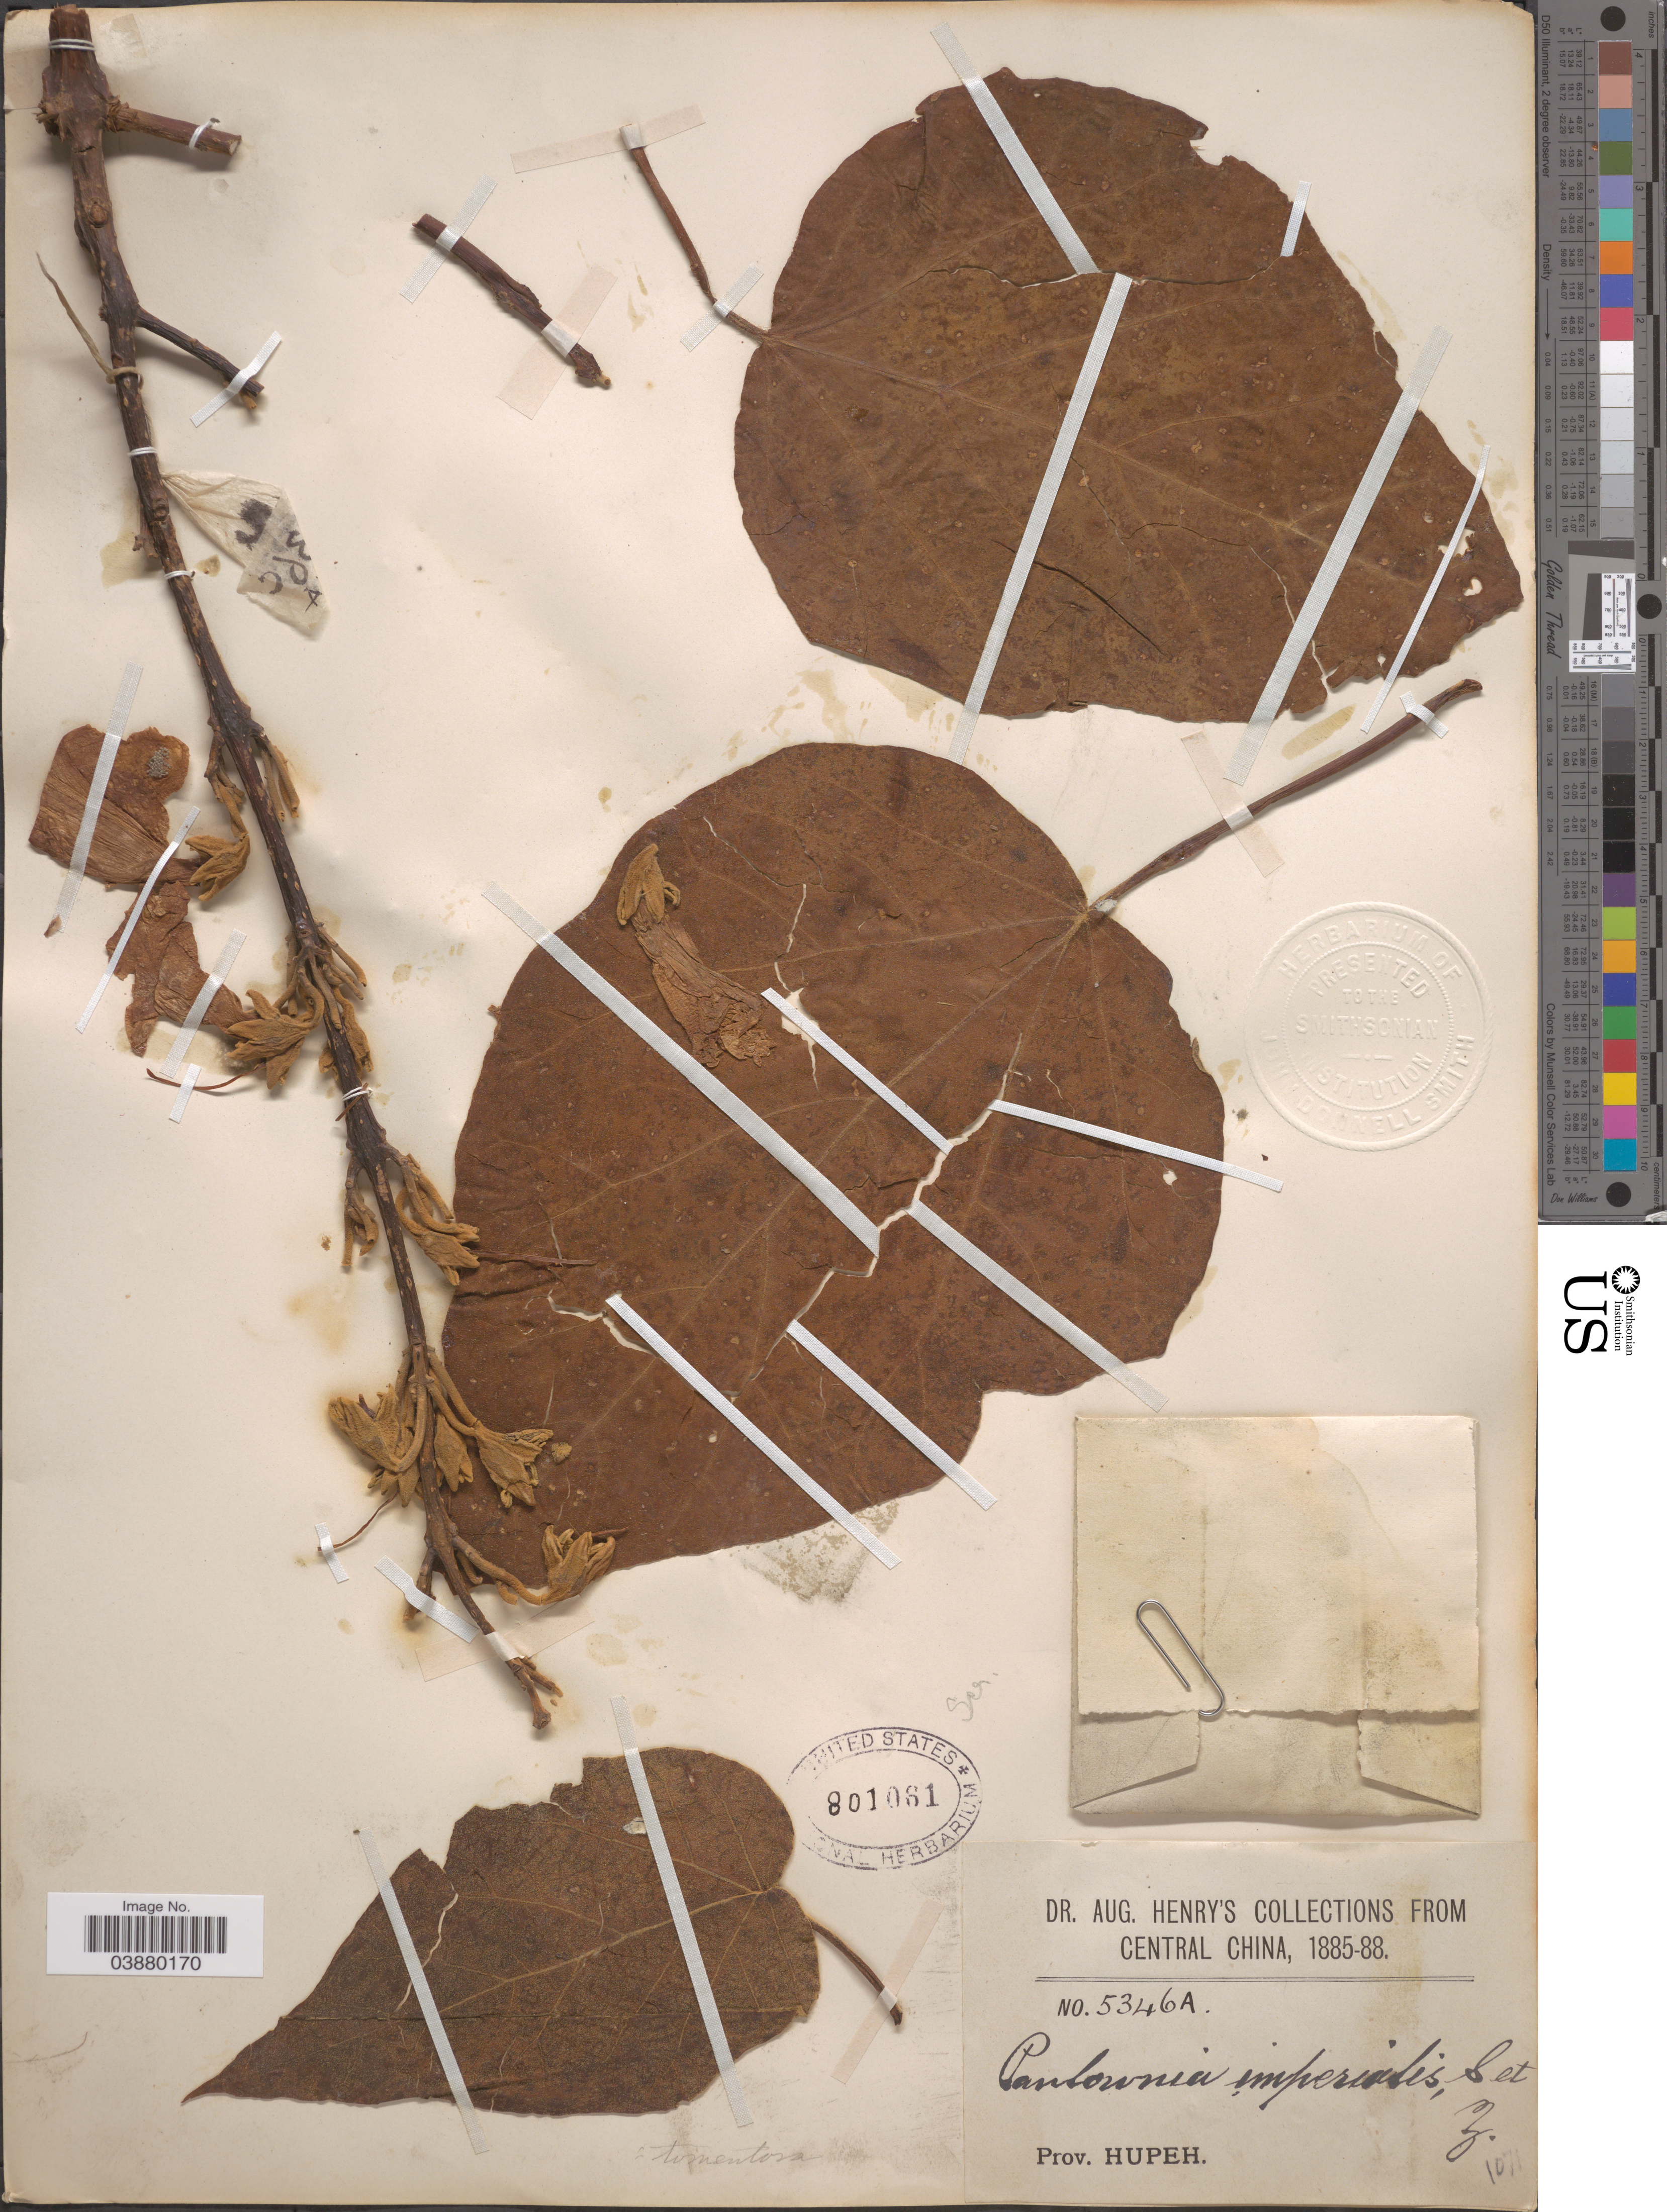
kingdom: Plantae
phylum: Tracheophyta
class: Magnoliopsida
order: Lamiales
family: Paulowniaceae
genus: Paulownia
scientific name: Paulownia tomentosa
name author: (Thunb.) Siebold & Zucc. ex Steud.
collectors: A. Henry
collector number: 5346 A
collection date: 1885/1888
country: China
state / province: Hubei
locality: Central China. Prov. Hupeh.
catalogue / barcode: US 801061